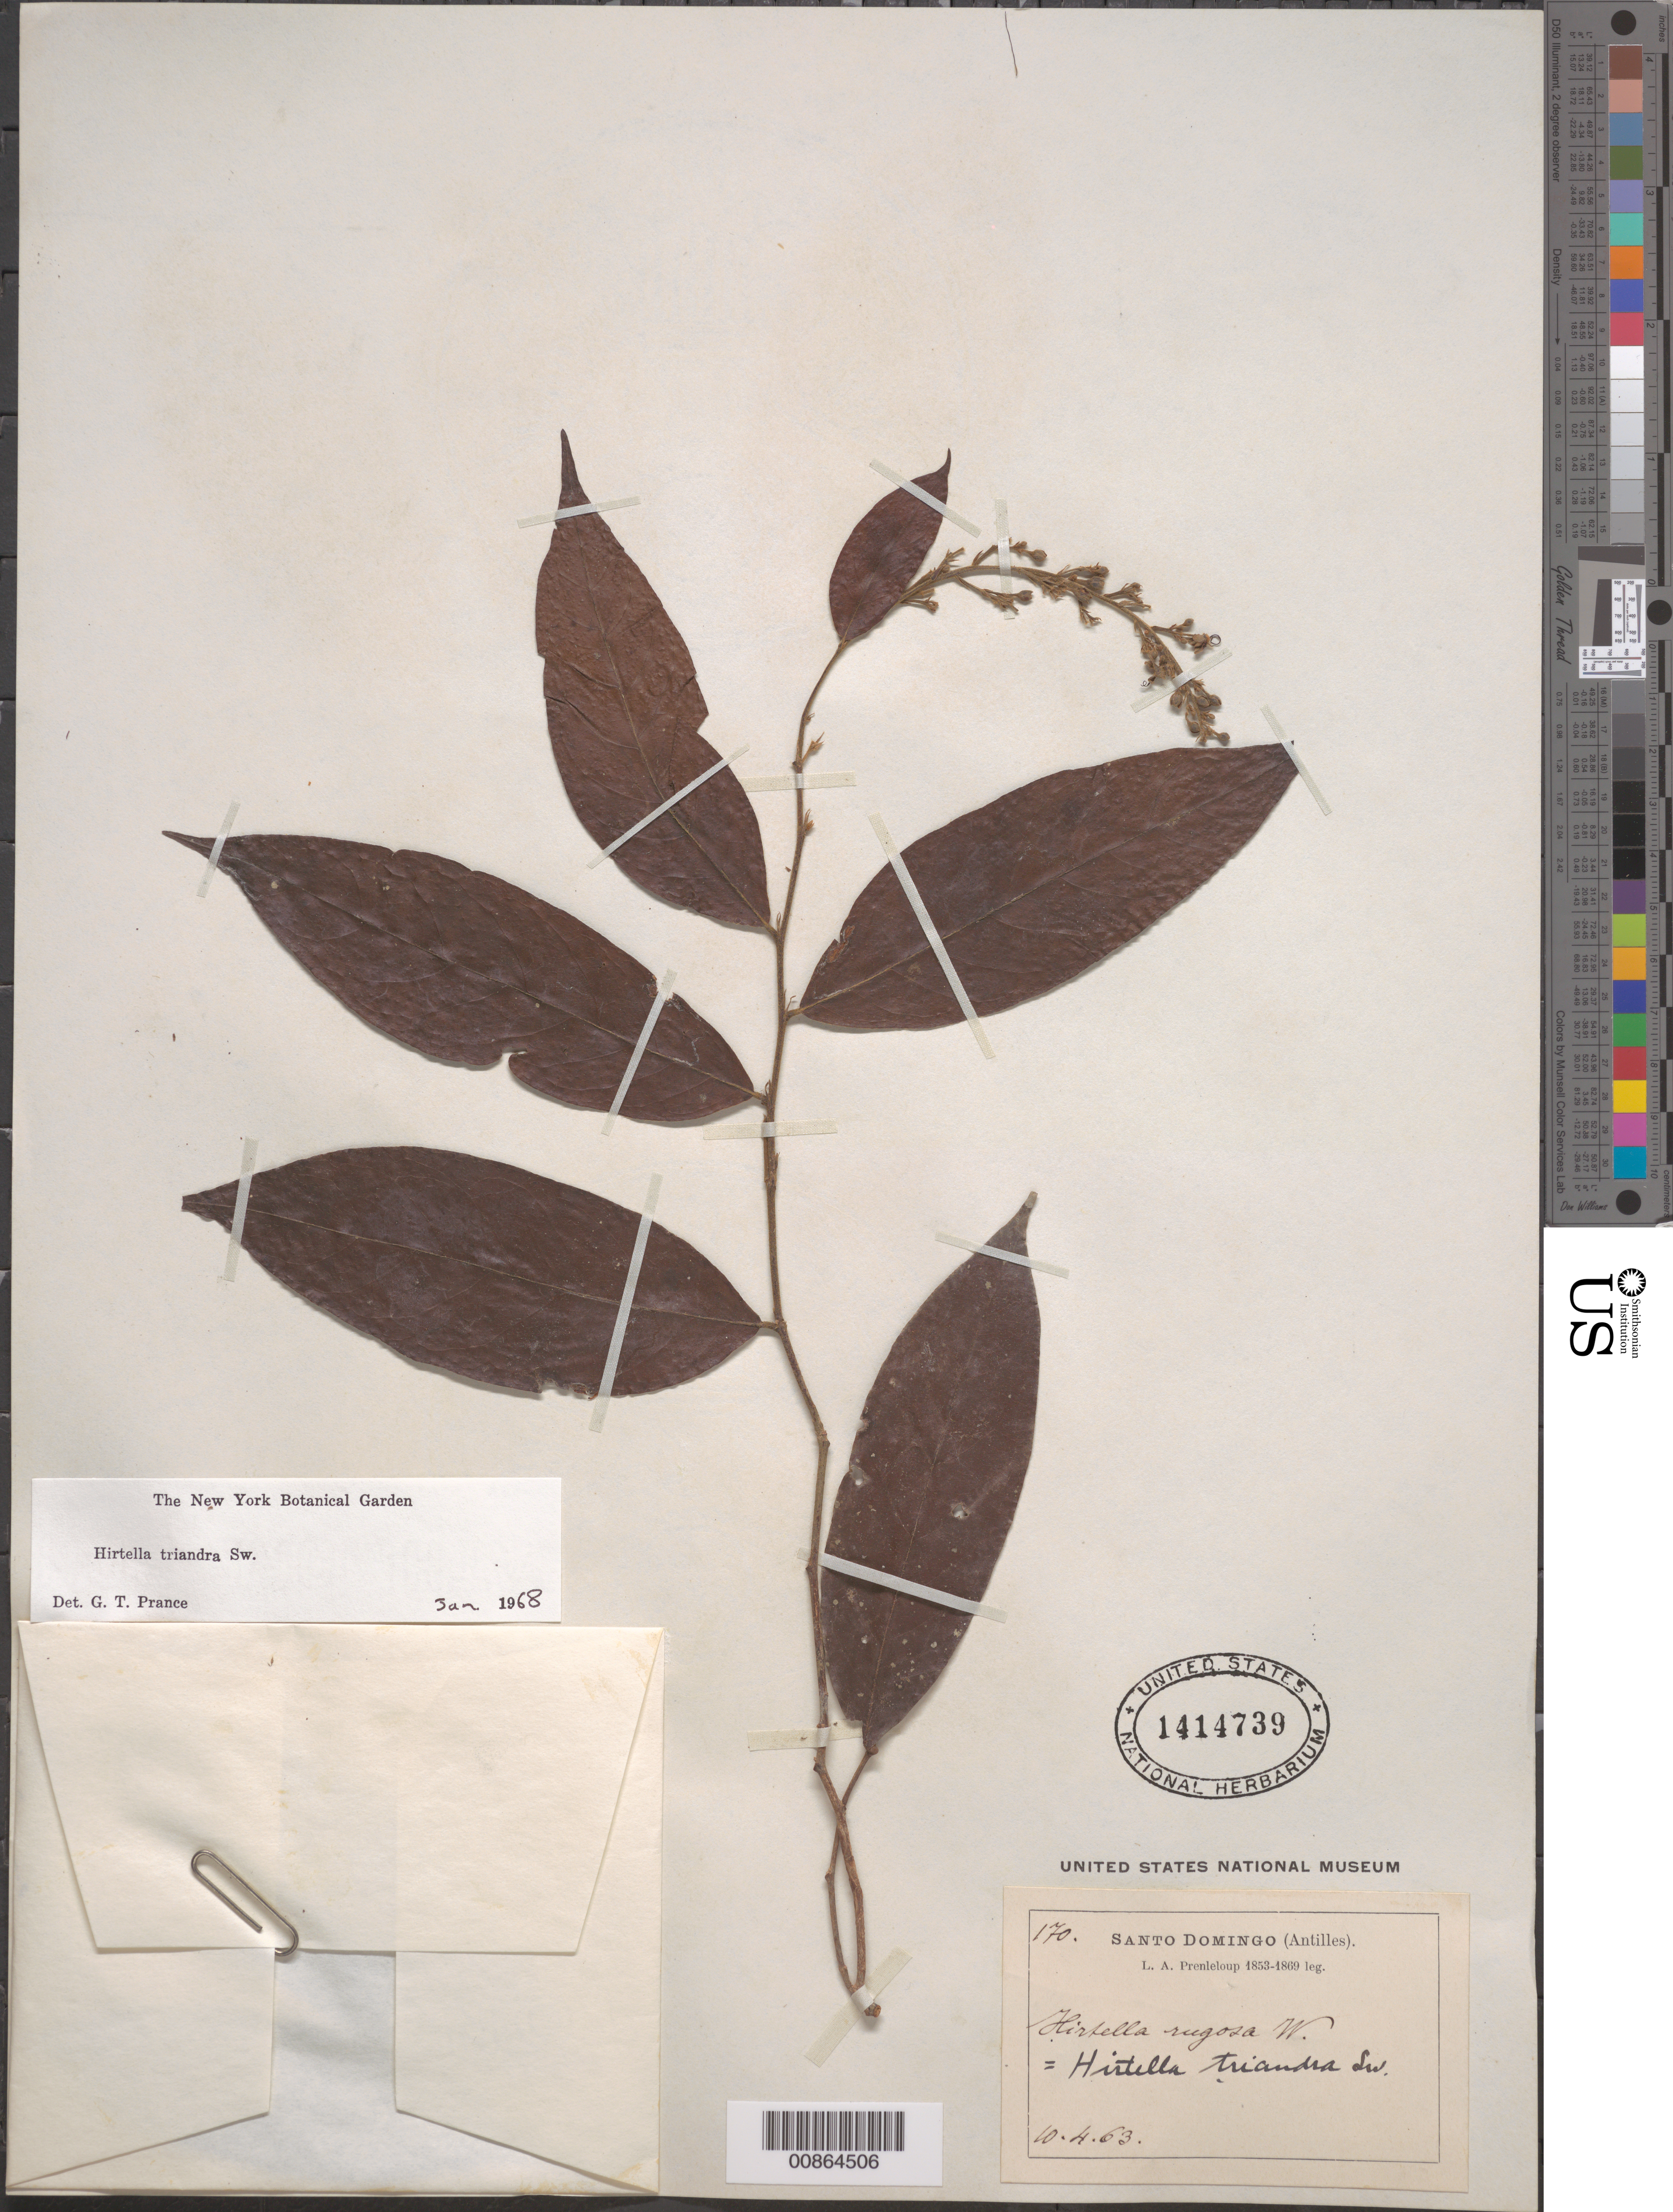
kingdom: Plantae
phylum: Tracheophyta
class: Magnoliopsida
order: Malpighiales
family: Chrysobalanaceae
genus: Hirtella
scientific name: Hirtella triandra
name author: Sw.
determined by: Prance, G. T.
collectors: L. Prenleloup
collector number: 170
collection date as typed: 10 Apr 1863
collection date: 1863-04-10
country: Dominican Republic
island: Hispaniola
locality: Dominican Republic.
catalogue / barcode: US 1414739